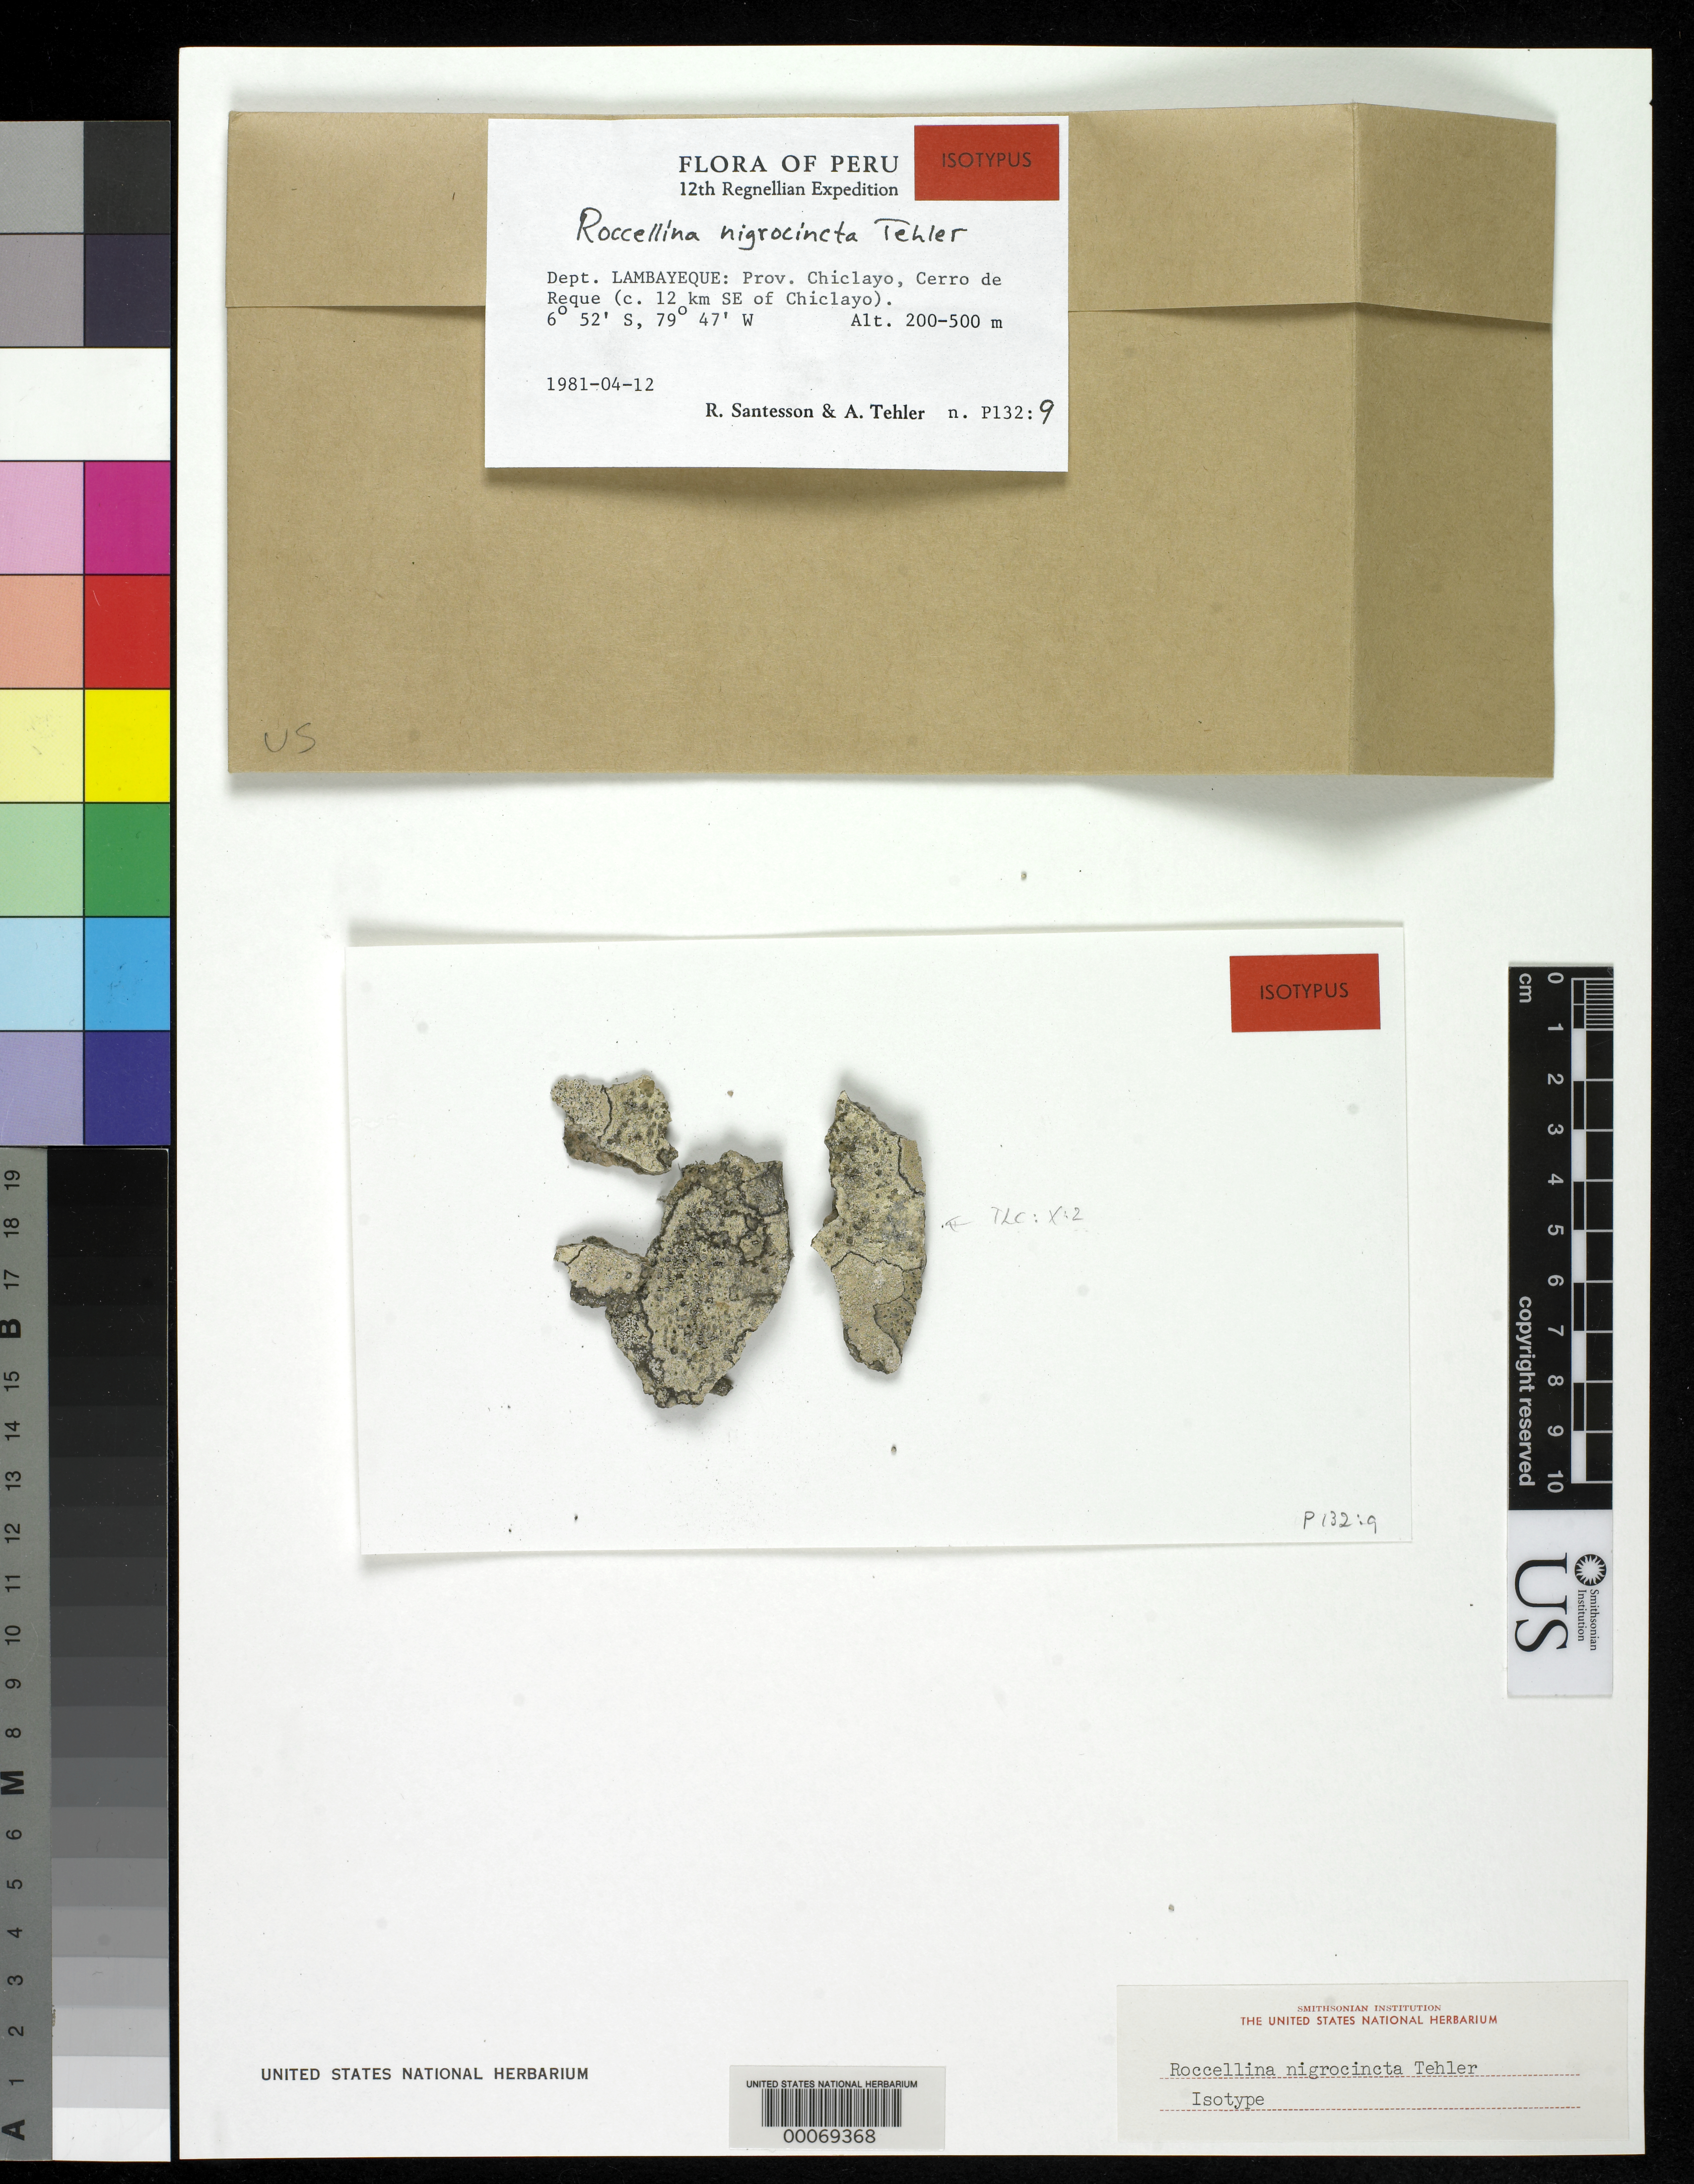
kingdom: Fungi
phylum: Ascomycota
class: Arthoniomycetes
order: Arthoniales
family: Roccellaceae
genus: Roccellina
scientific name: Roccellina nigrocincta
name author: Tehler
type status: Isotype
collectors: R. Santesson & A. Tehler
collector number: P132:9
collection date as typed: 1981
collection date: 1981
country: Peru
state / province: Lambayeque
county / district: Chiclayo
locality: Cerro de Reque, 12 km SE of Chiclayo.